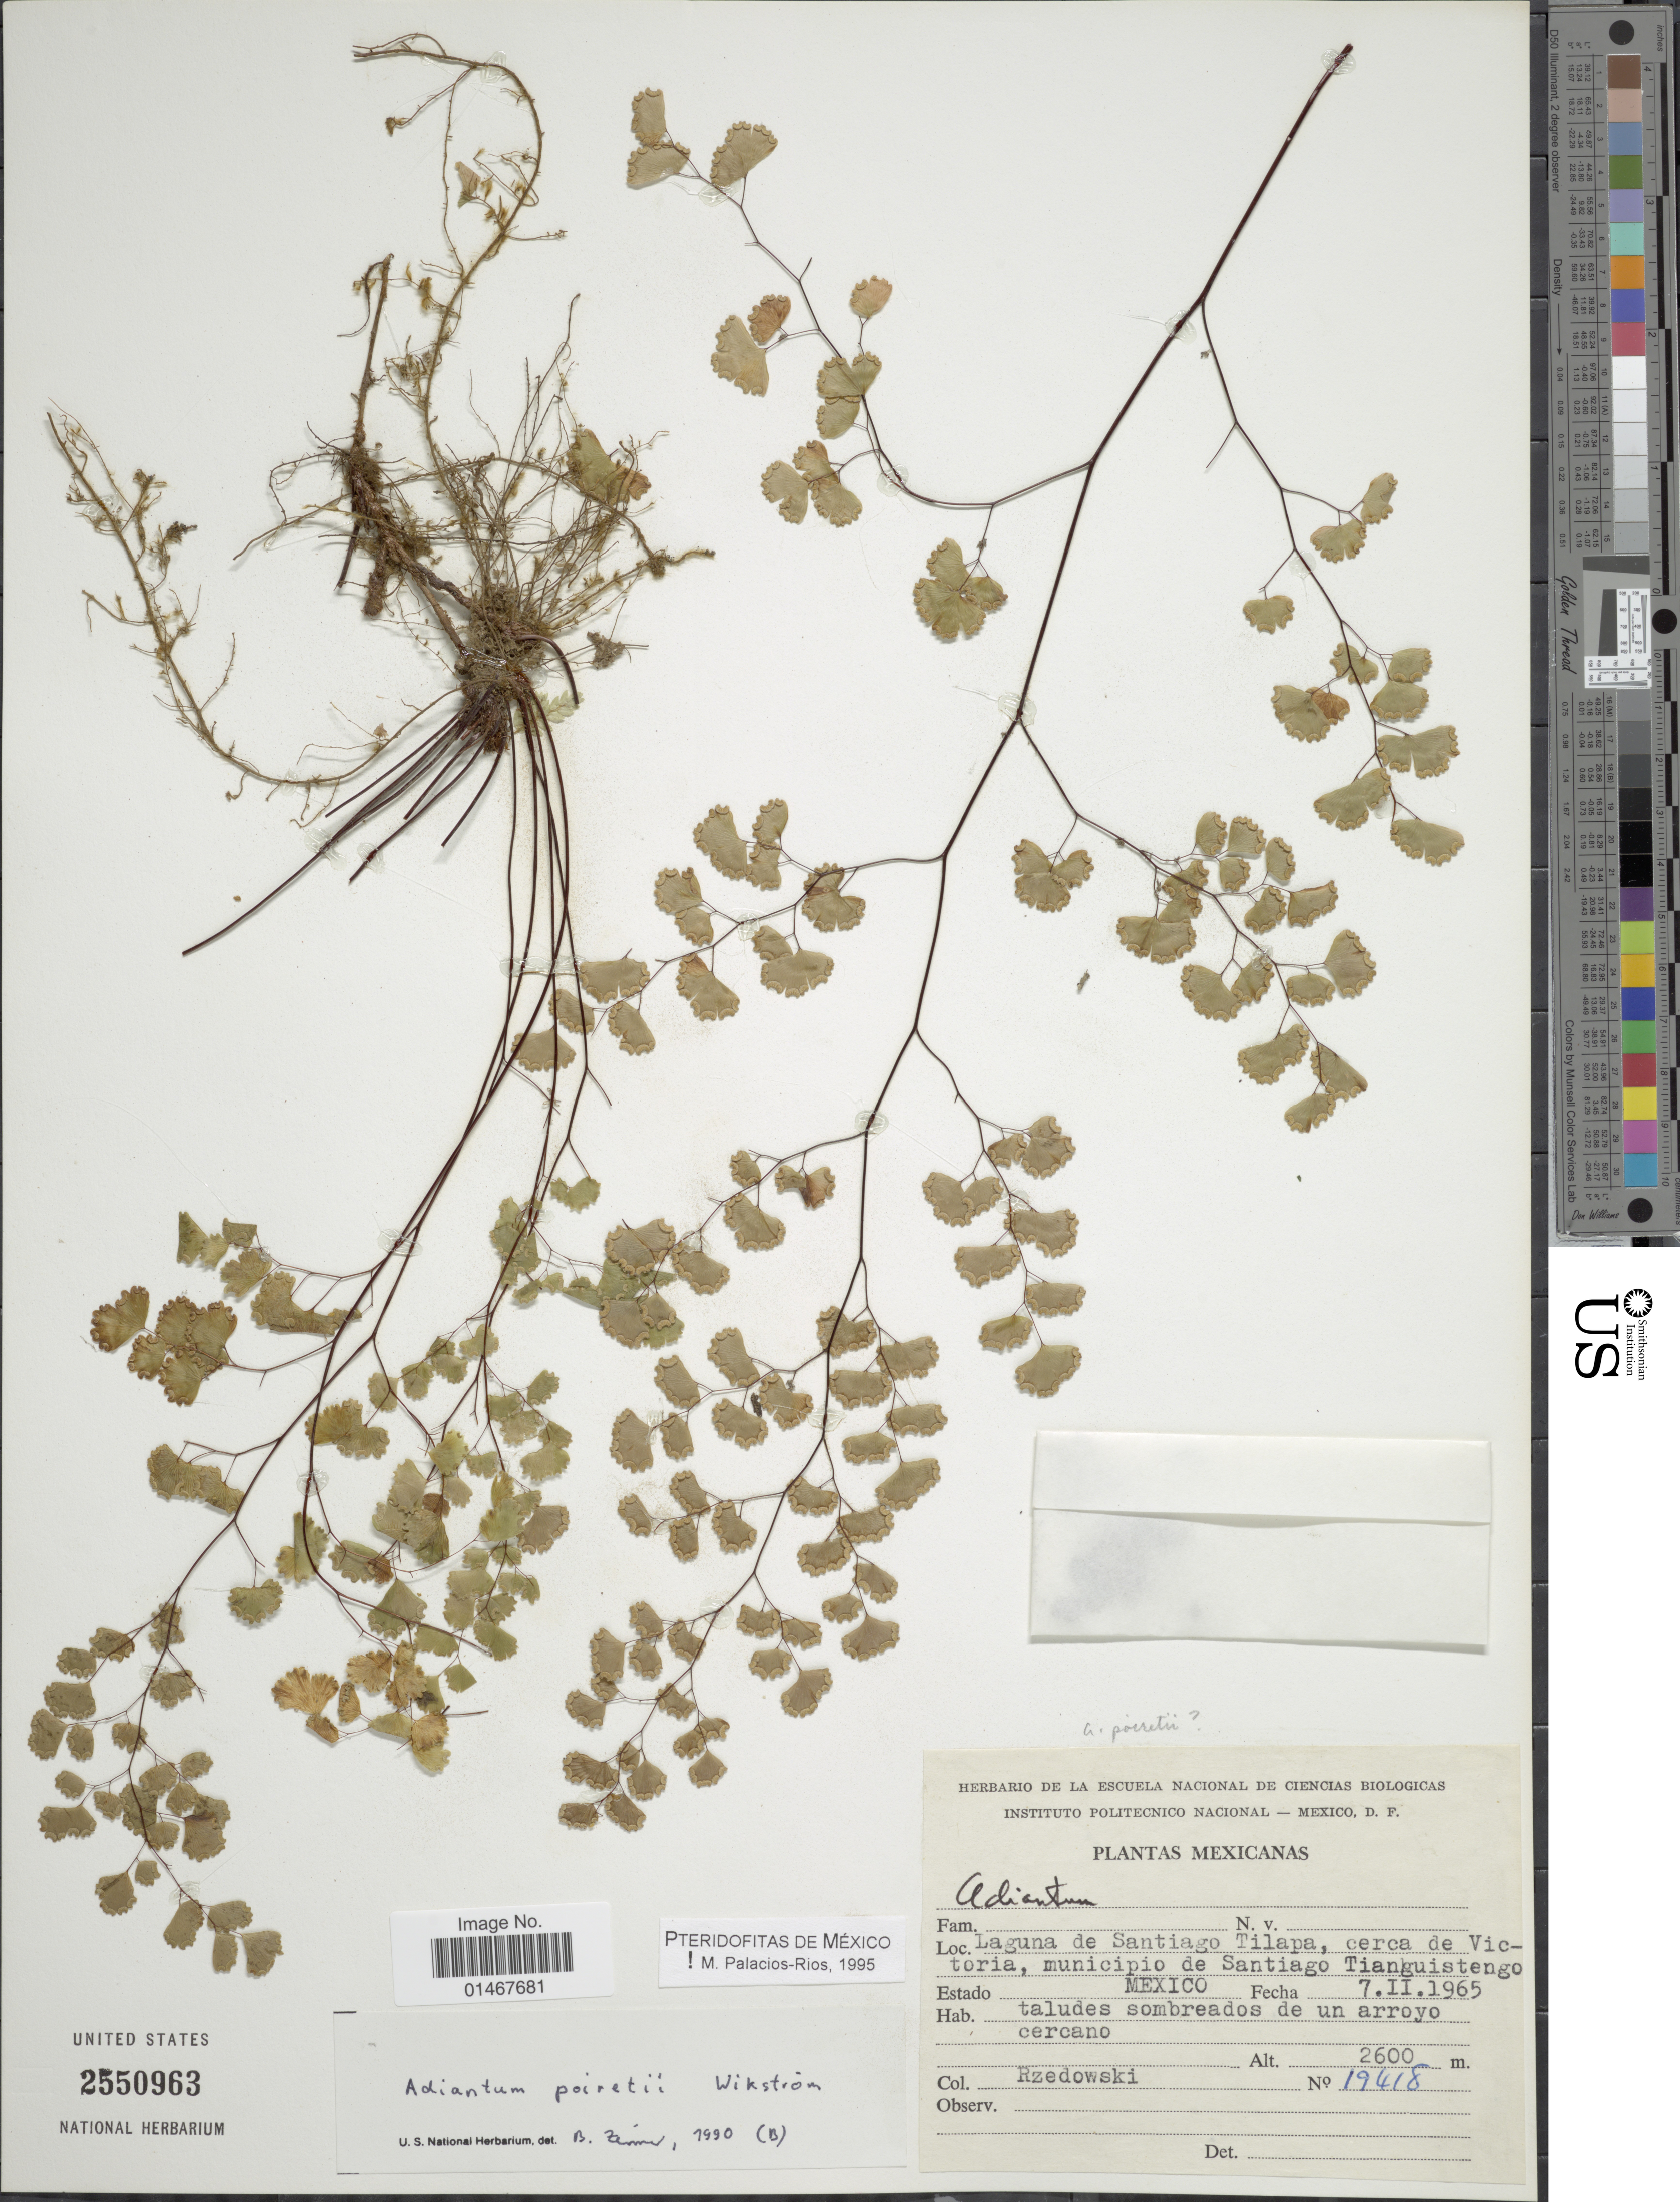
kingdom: Plantae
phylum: Tracheophyta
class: Polypodiopsida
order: Polypodiales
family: Pteridaceae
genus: Adiantum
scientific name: Adiantum poiretii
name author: Wikstr.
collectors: Rzedowski, --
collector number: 19418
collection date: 1965-02-07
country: Mexico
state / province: México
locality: Laguna de Santiago Tilapa, cerca de Victoria, municpio de Santiago Tianguistengo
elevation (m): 2600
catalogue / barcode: US 2550963